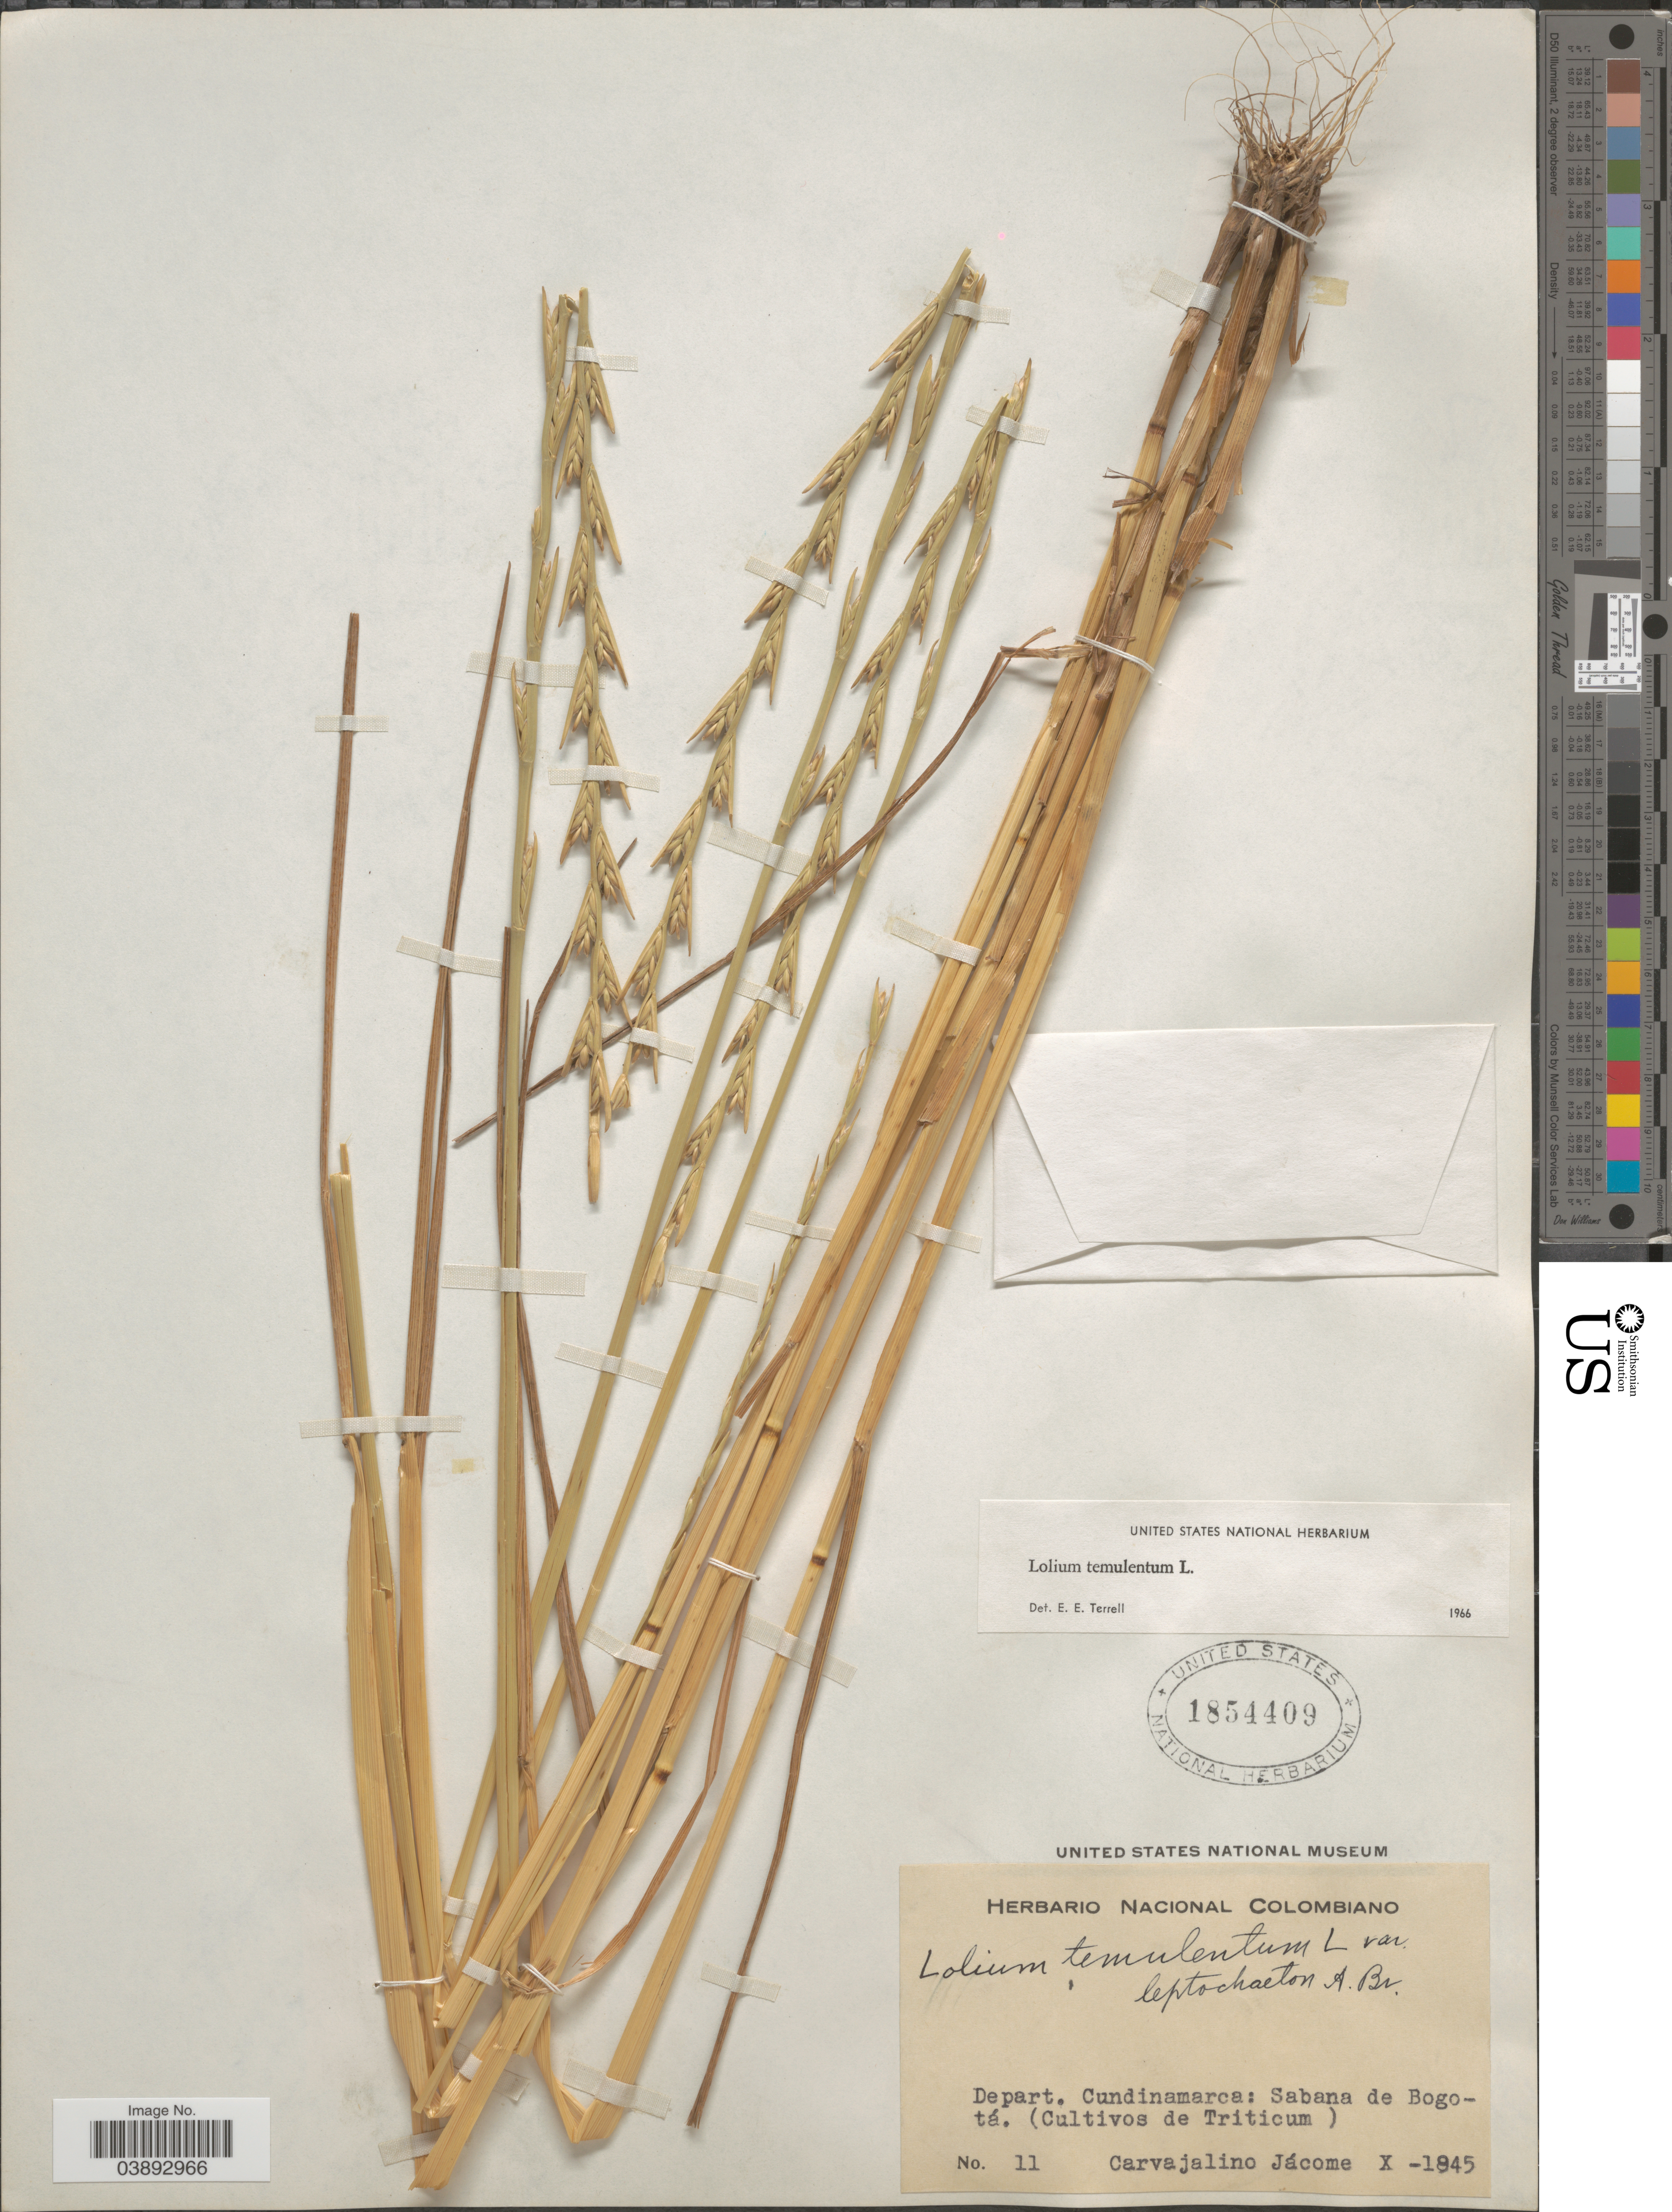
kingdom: Plantae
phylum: Tracheophyta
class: Liliopsida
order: Poales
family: Poaceae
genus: Lolium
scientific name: Lolium temulentum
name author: L.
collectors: C. Jácome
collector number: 11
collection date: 1945-10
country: Colombia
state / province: Cundinamarca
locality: Depart. Cundinamarca: Sabana de Bogotá. (Cultivos de Triticum).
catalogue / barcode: US 1854409